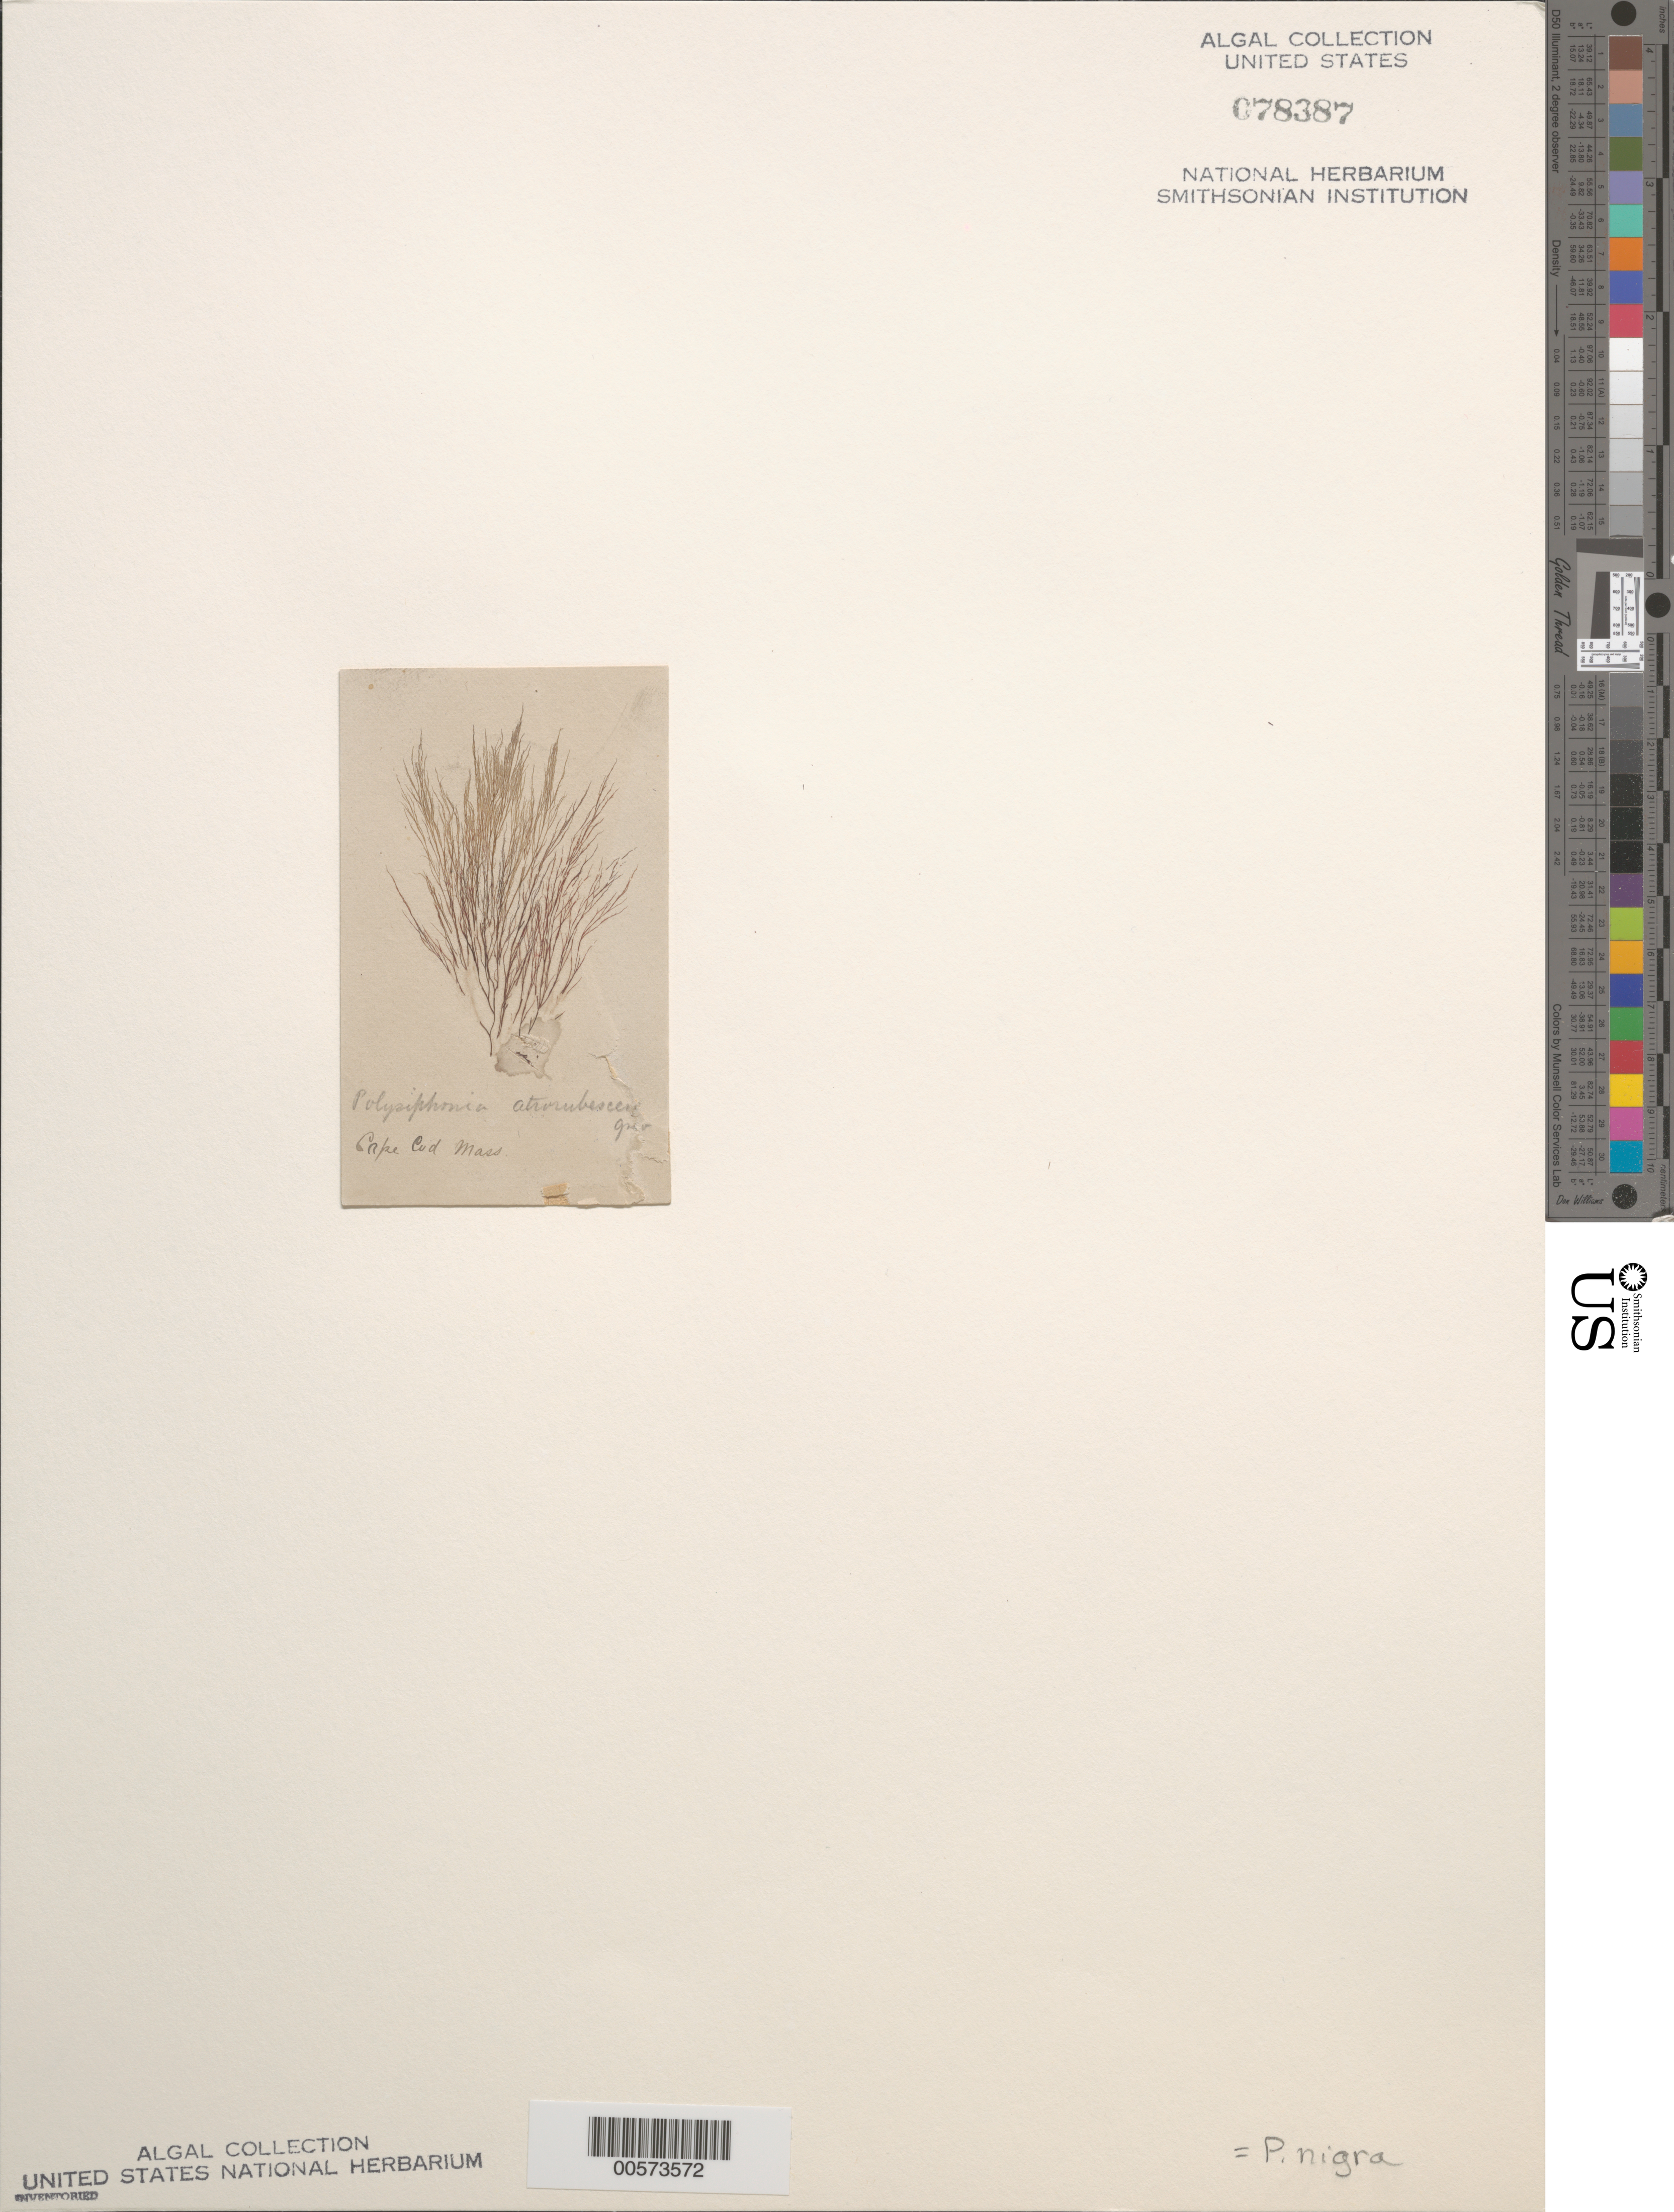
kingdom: Plantae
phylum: Rhodophyta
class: Florideophyceae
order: Ceramiales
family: Rhodomelaceae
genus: Vertebrata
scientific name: Vertebrata nigra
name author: (Hudson) Diaz-Tapia & Maggs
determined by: Algae name updating Project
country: United States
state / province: Massachusetts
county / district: Barnstable County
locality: Cape Cod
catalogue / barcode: US 78387